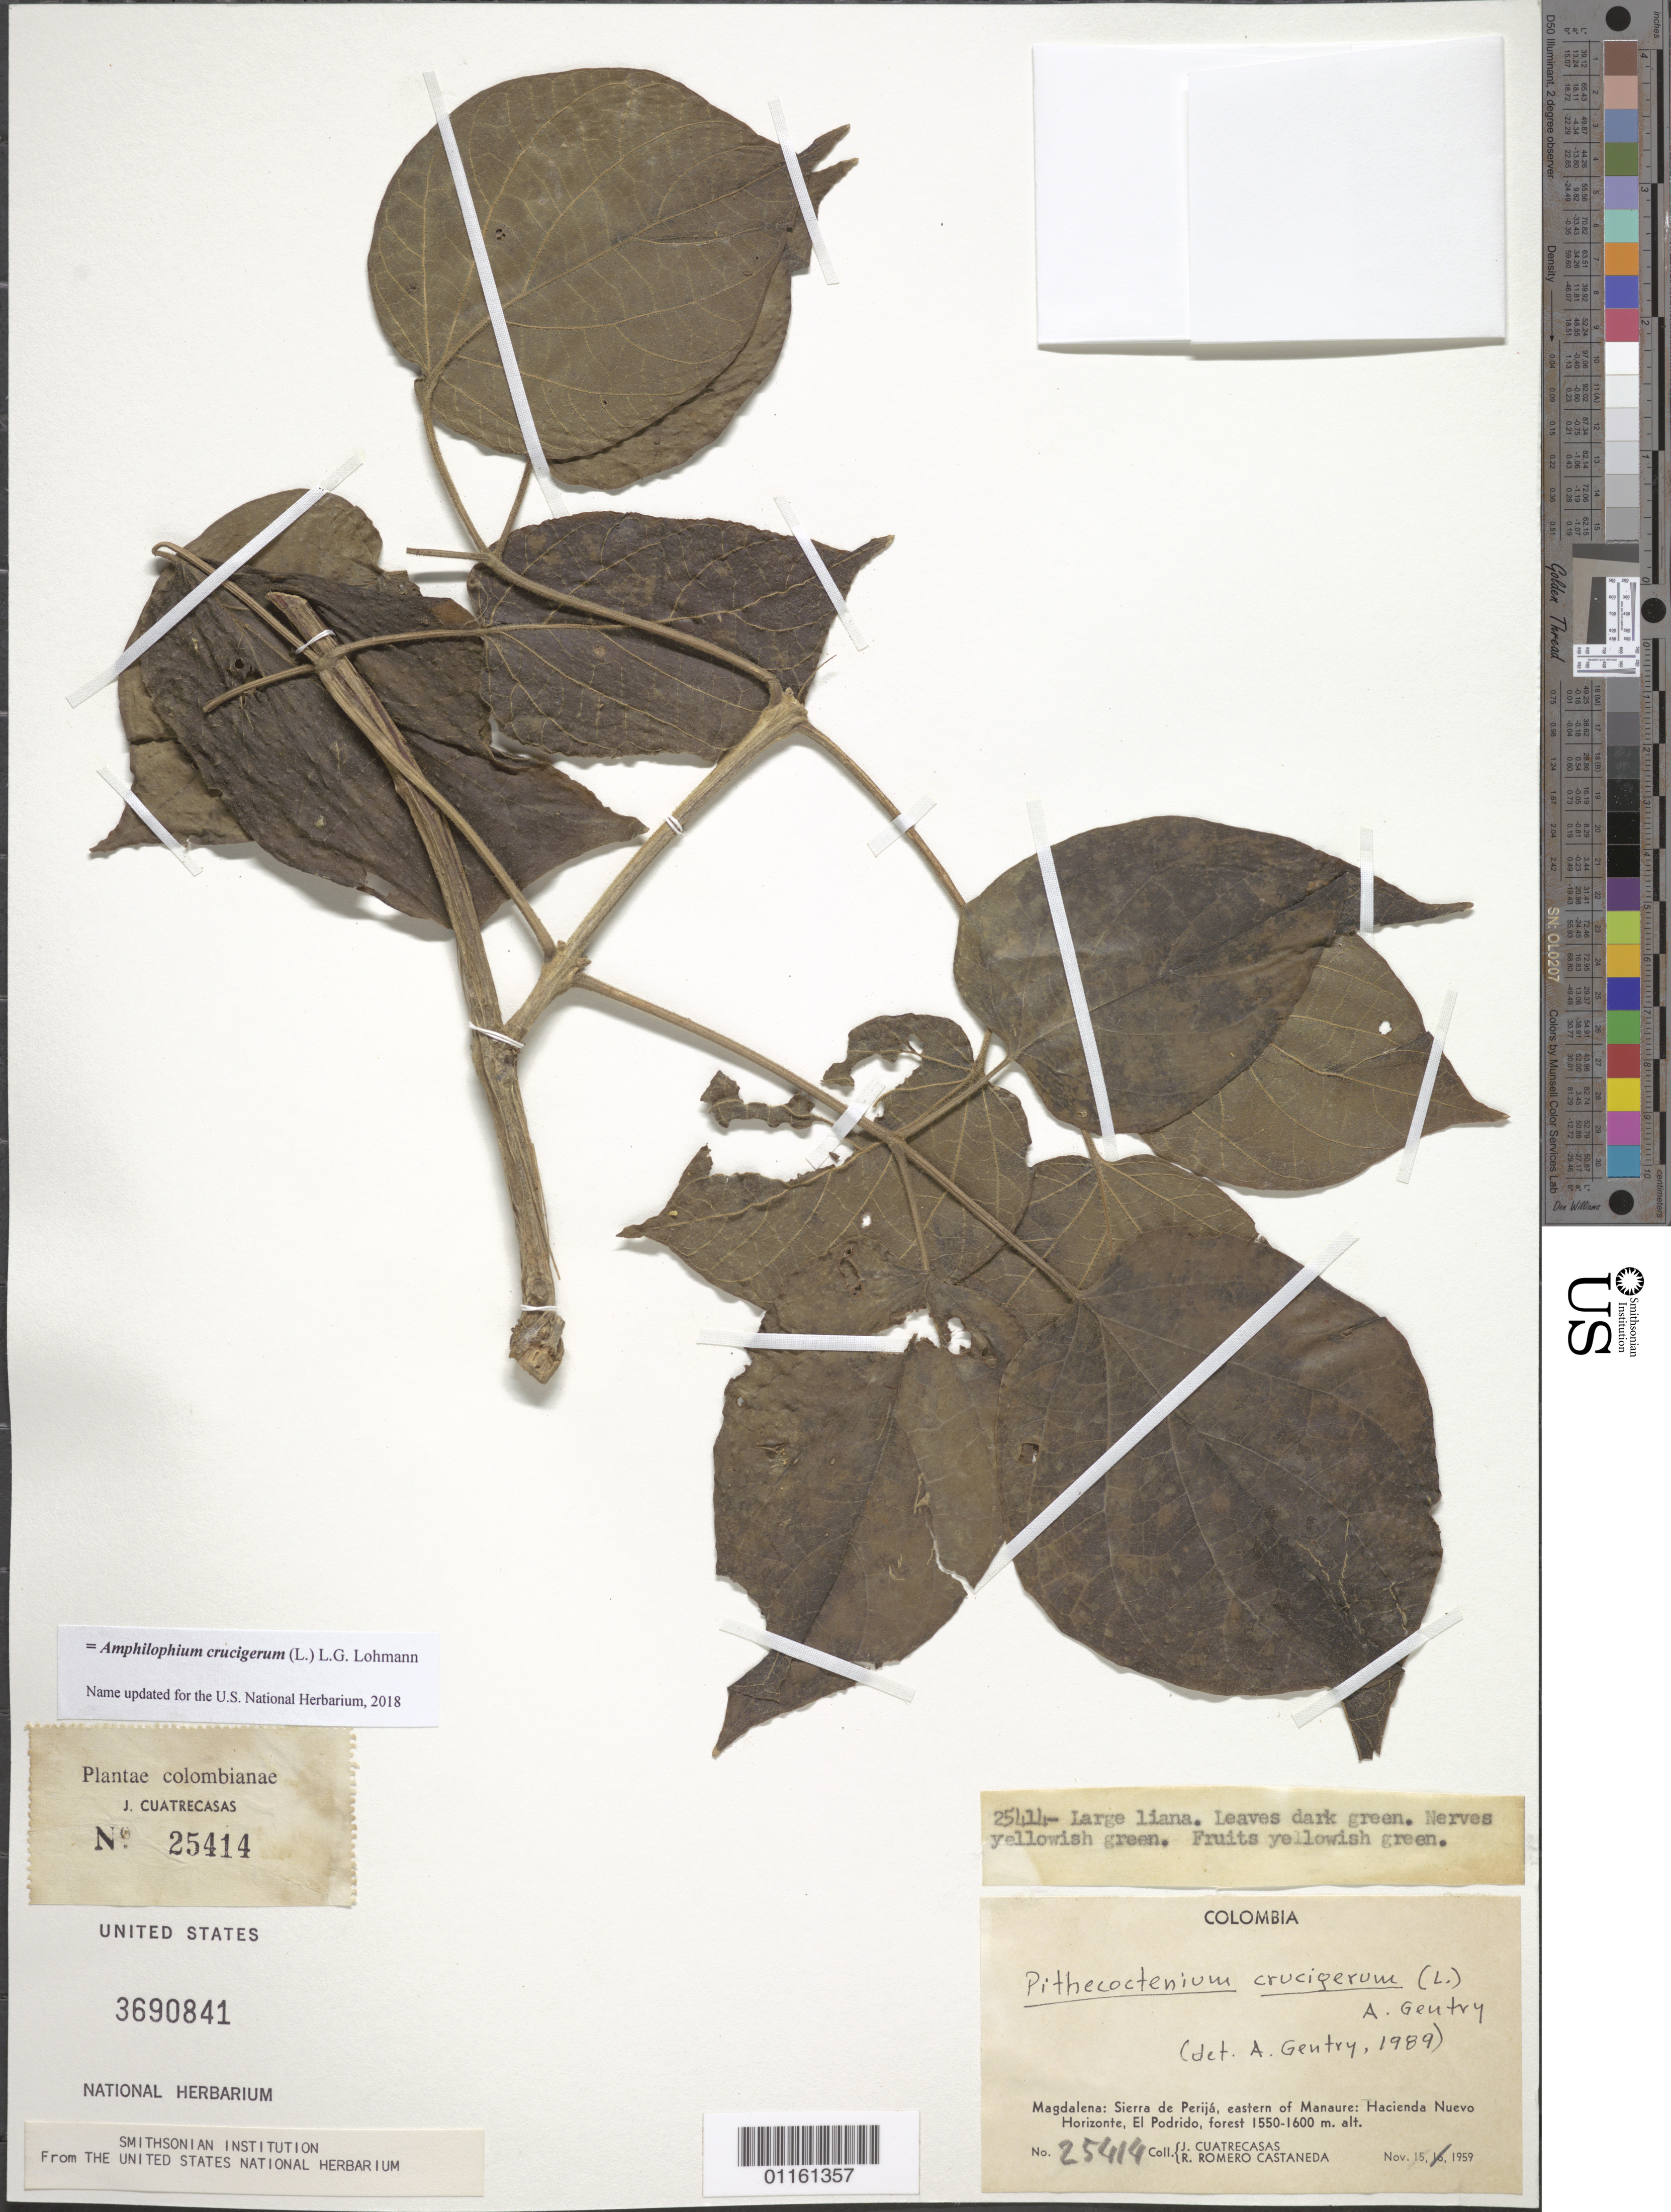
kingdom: Plantae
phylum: Tracheophyta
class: Magnoliopsida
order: Lamiales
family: Bignoniaceae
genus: Amphilophium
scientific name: Amphilophium crucigerum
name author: (L.) L.G. Lohmann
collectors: J. Cuatrecasas & R. Romero Castañeda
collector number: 25414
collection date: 1959-11-15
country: Colombia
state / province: Magdalena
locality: Sierra de Perija, eastern of Manaure: Hacienda Nuevo Horizonte, El Podrido, forest.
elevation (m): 1550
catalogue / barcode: US 3690841